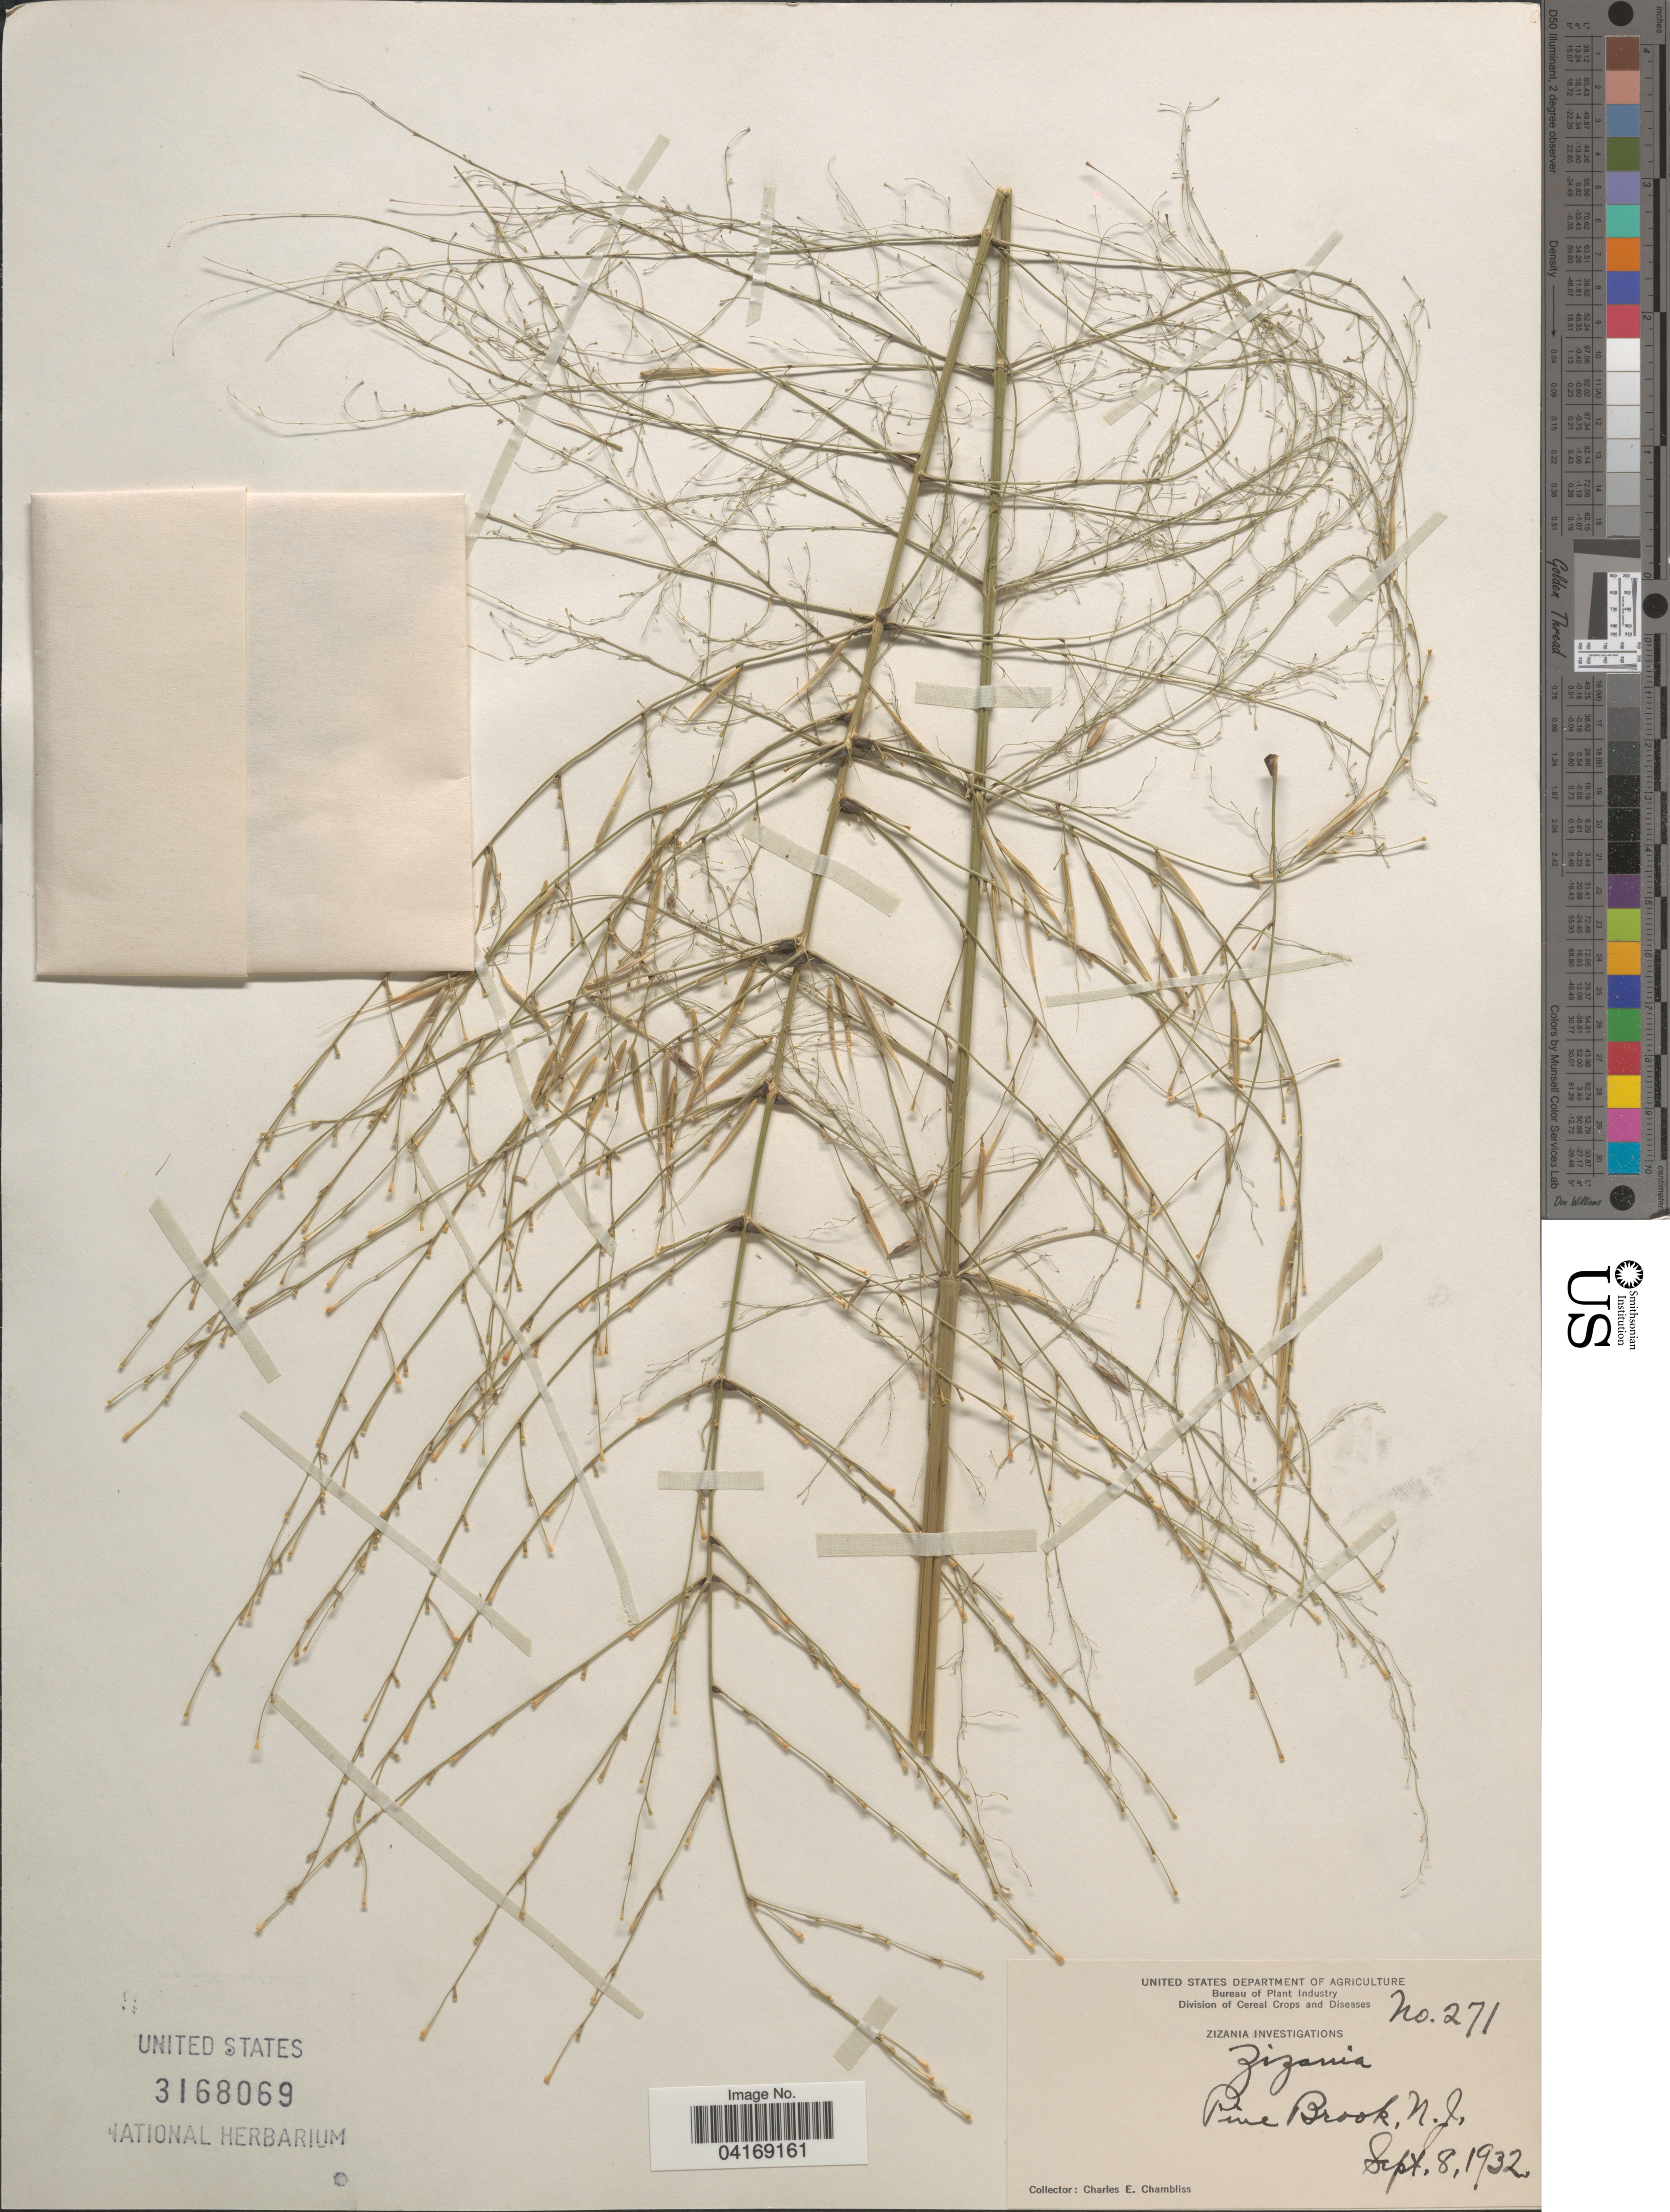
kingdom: Plantae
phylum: Tracheophyta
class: Liliopsida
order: Poales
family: Poaceae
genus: Zizania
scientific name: Zizania sp.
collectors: C. Chambliss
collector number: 271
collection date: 1932-09-08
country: United States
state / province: New Jersey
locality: Pine Brook.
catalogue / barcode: US 3168069